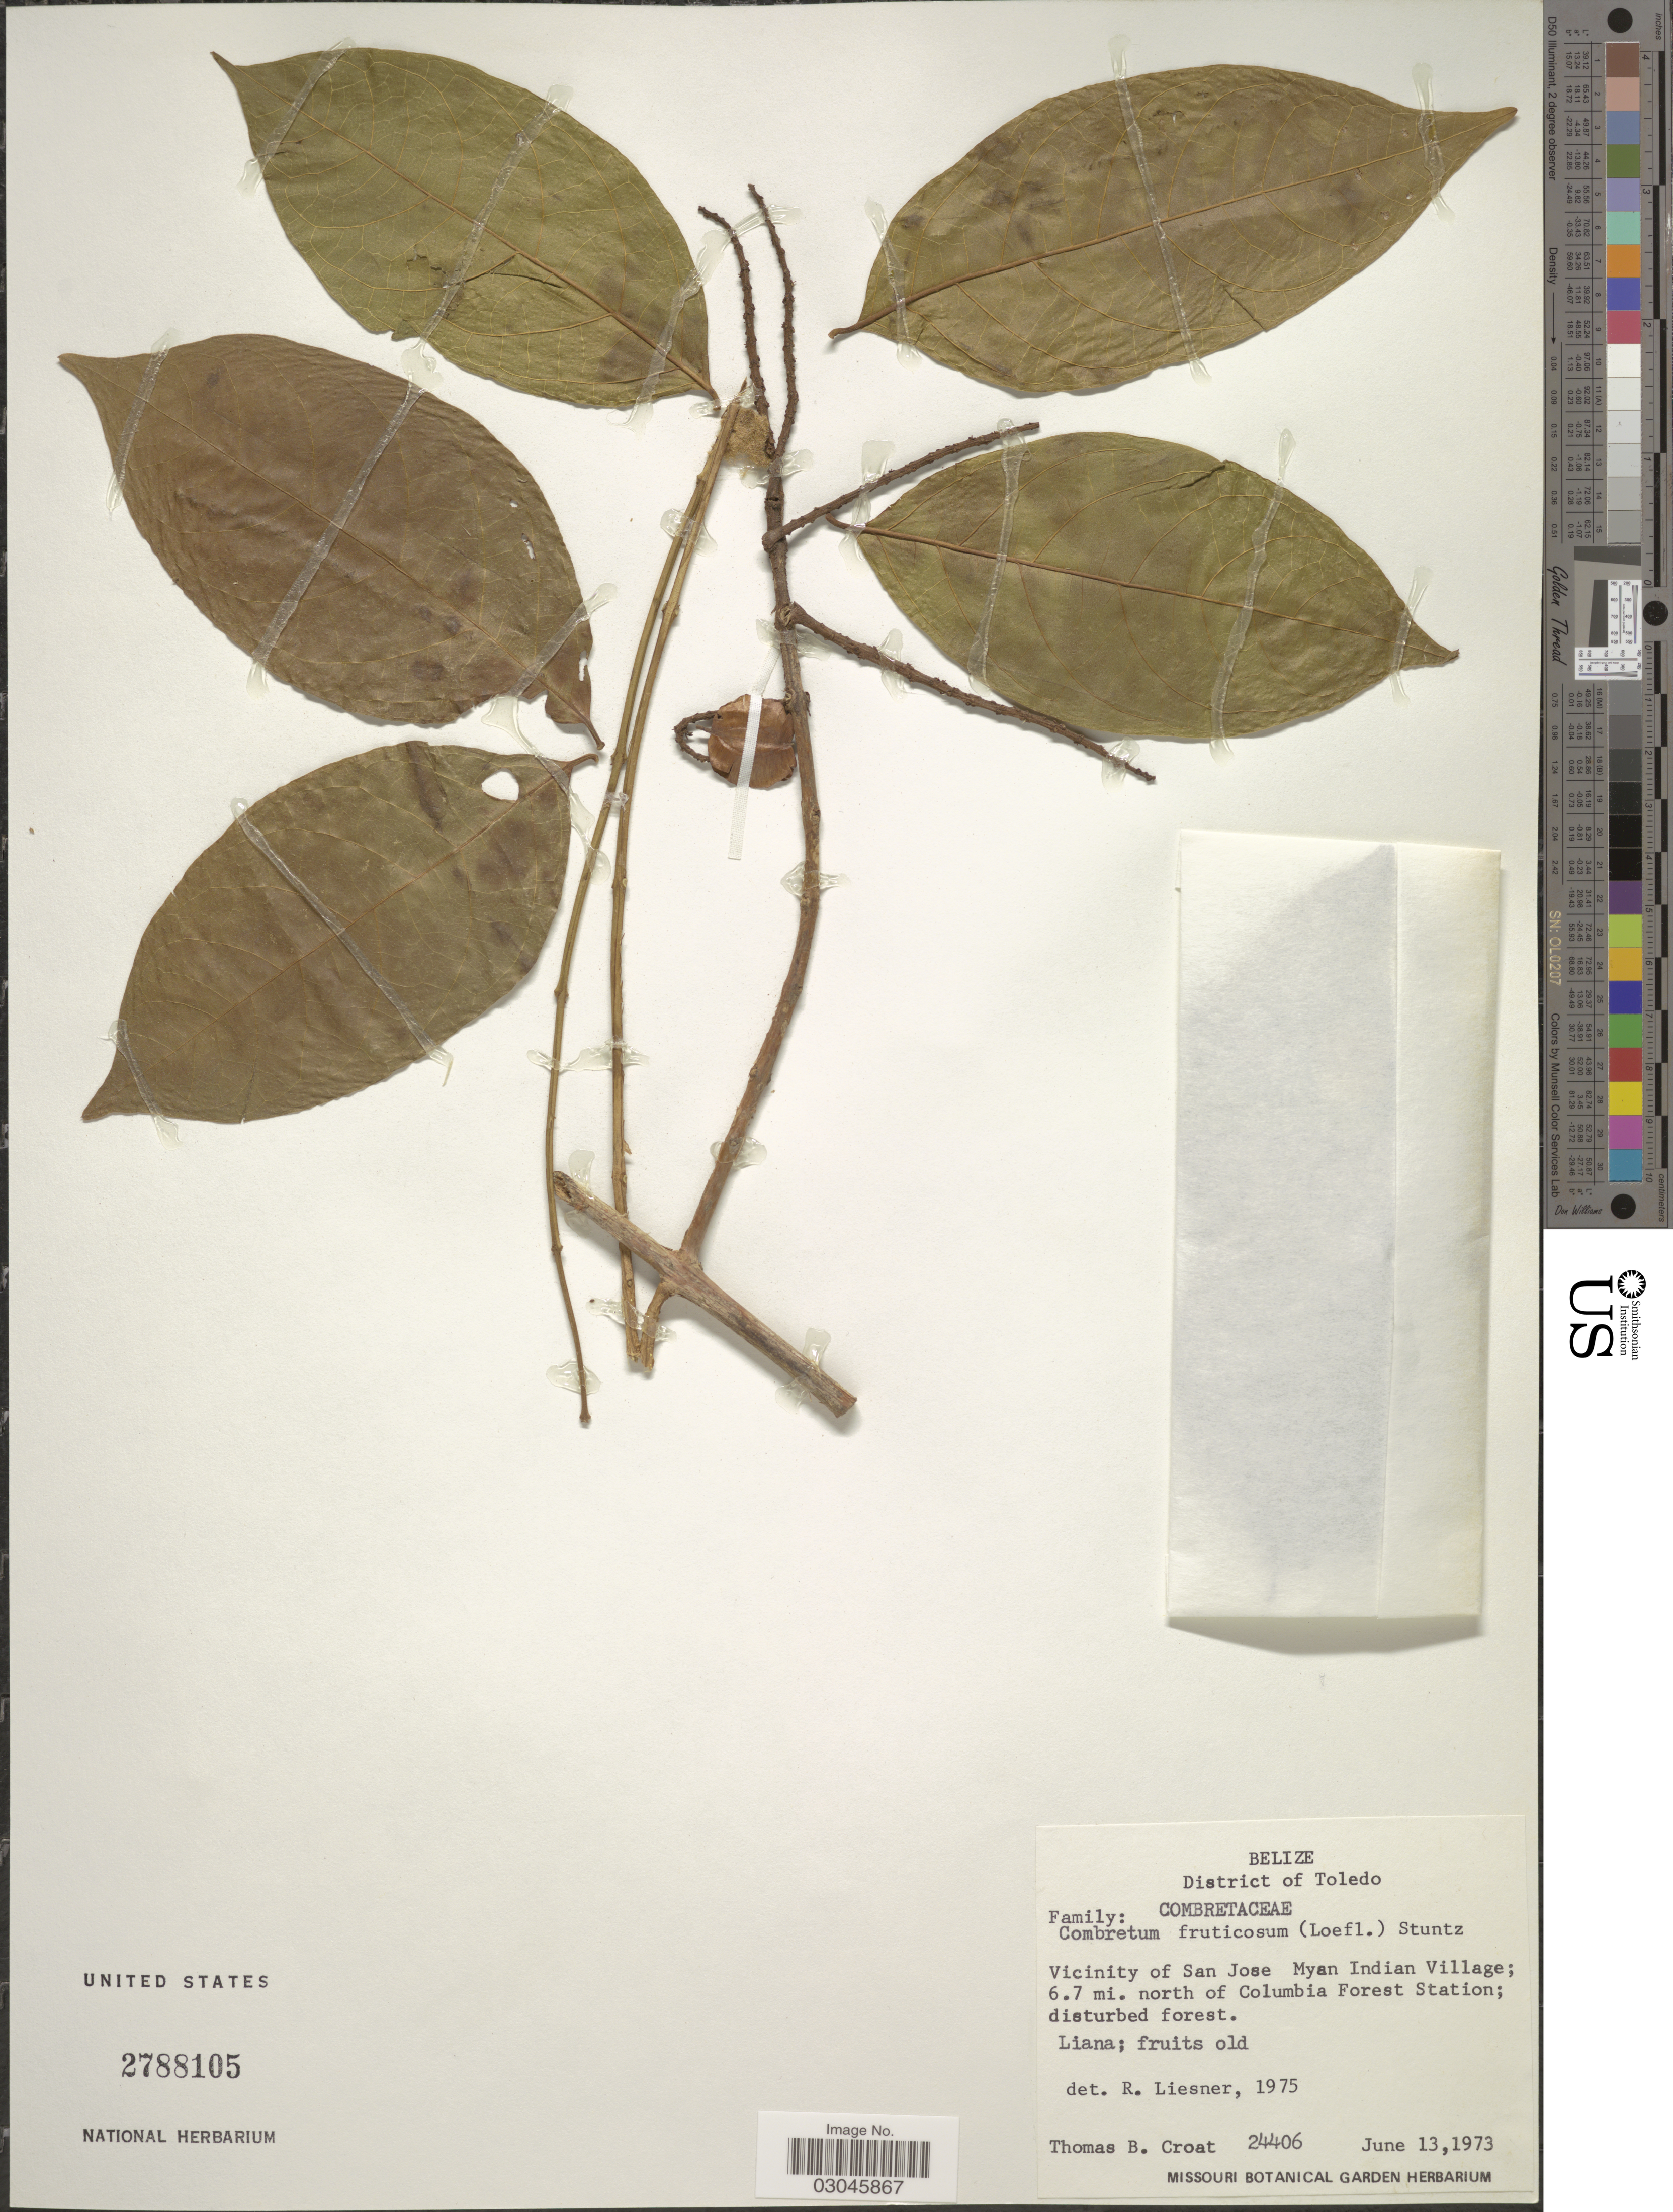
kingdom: Plantae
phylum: Tracheophyta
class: Magnoliopsida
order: Myrtales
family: Combretaceae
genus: Combretum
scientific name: Combretum farinosum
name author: Kunth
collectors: T. B. Croat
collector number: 24406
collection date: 1973-06-13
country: Belize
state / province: Toledo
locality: District of Toledo. Vicinity of San Jose Myan Indian Village; 6.7 mi. north of Columbia Forest Station.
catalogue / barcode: US 2788105